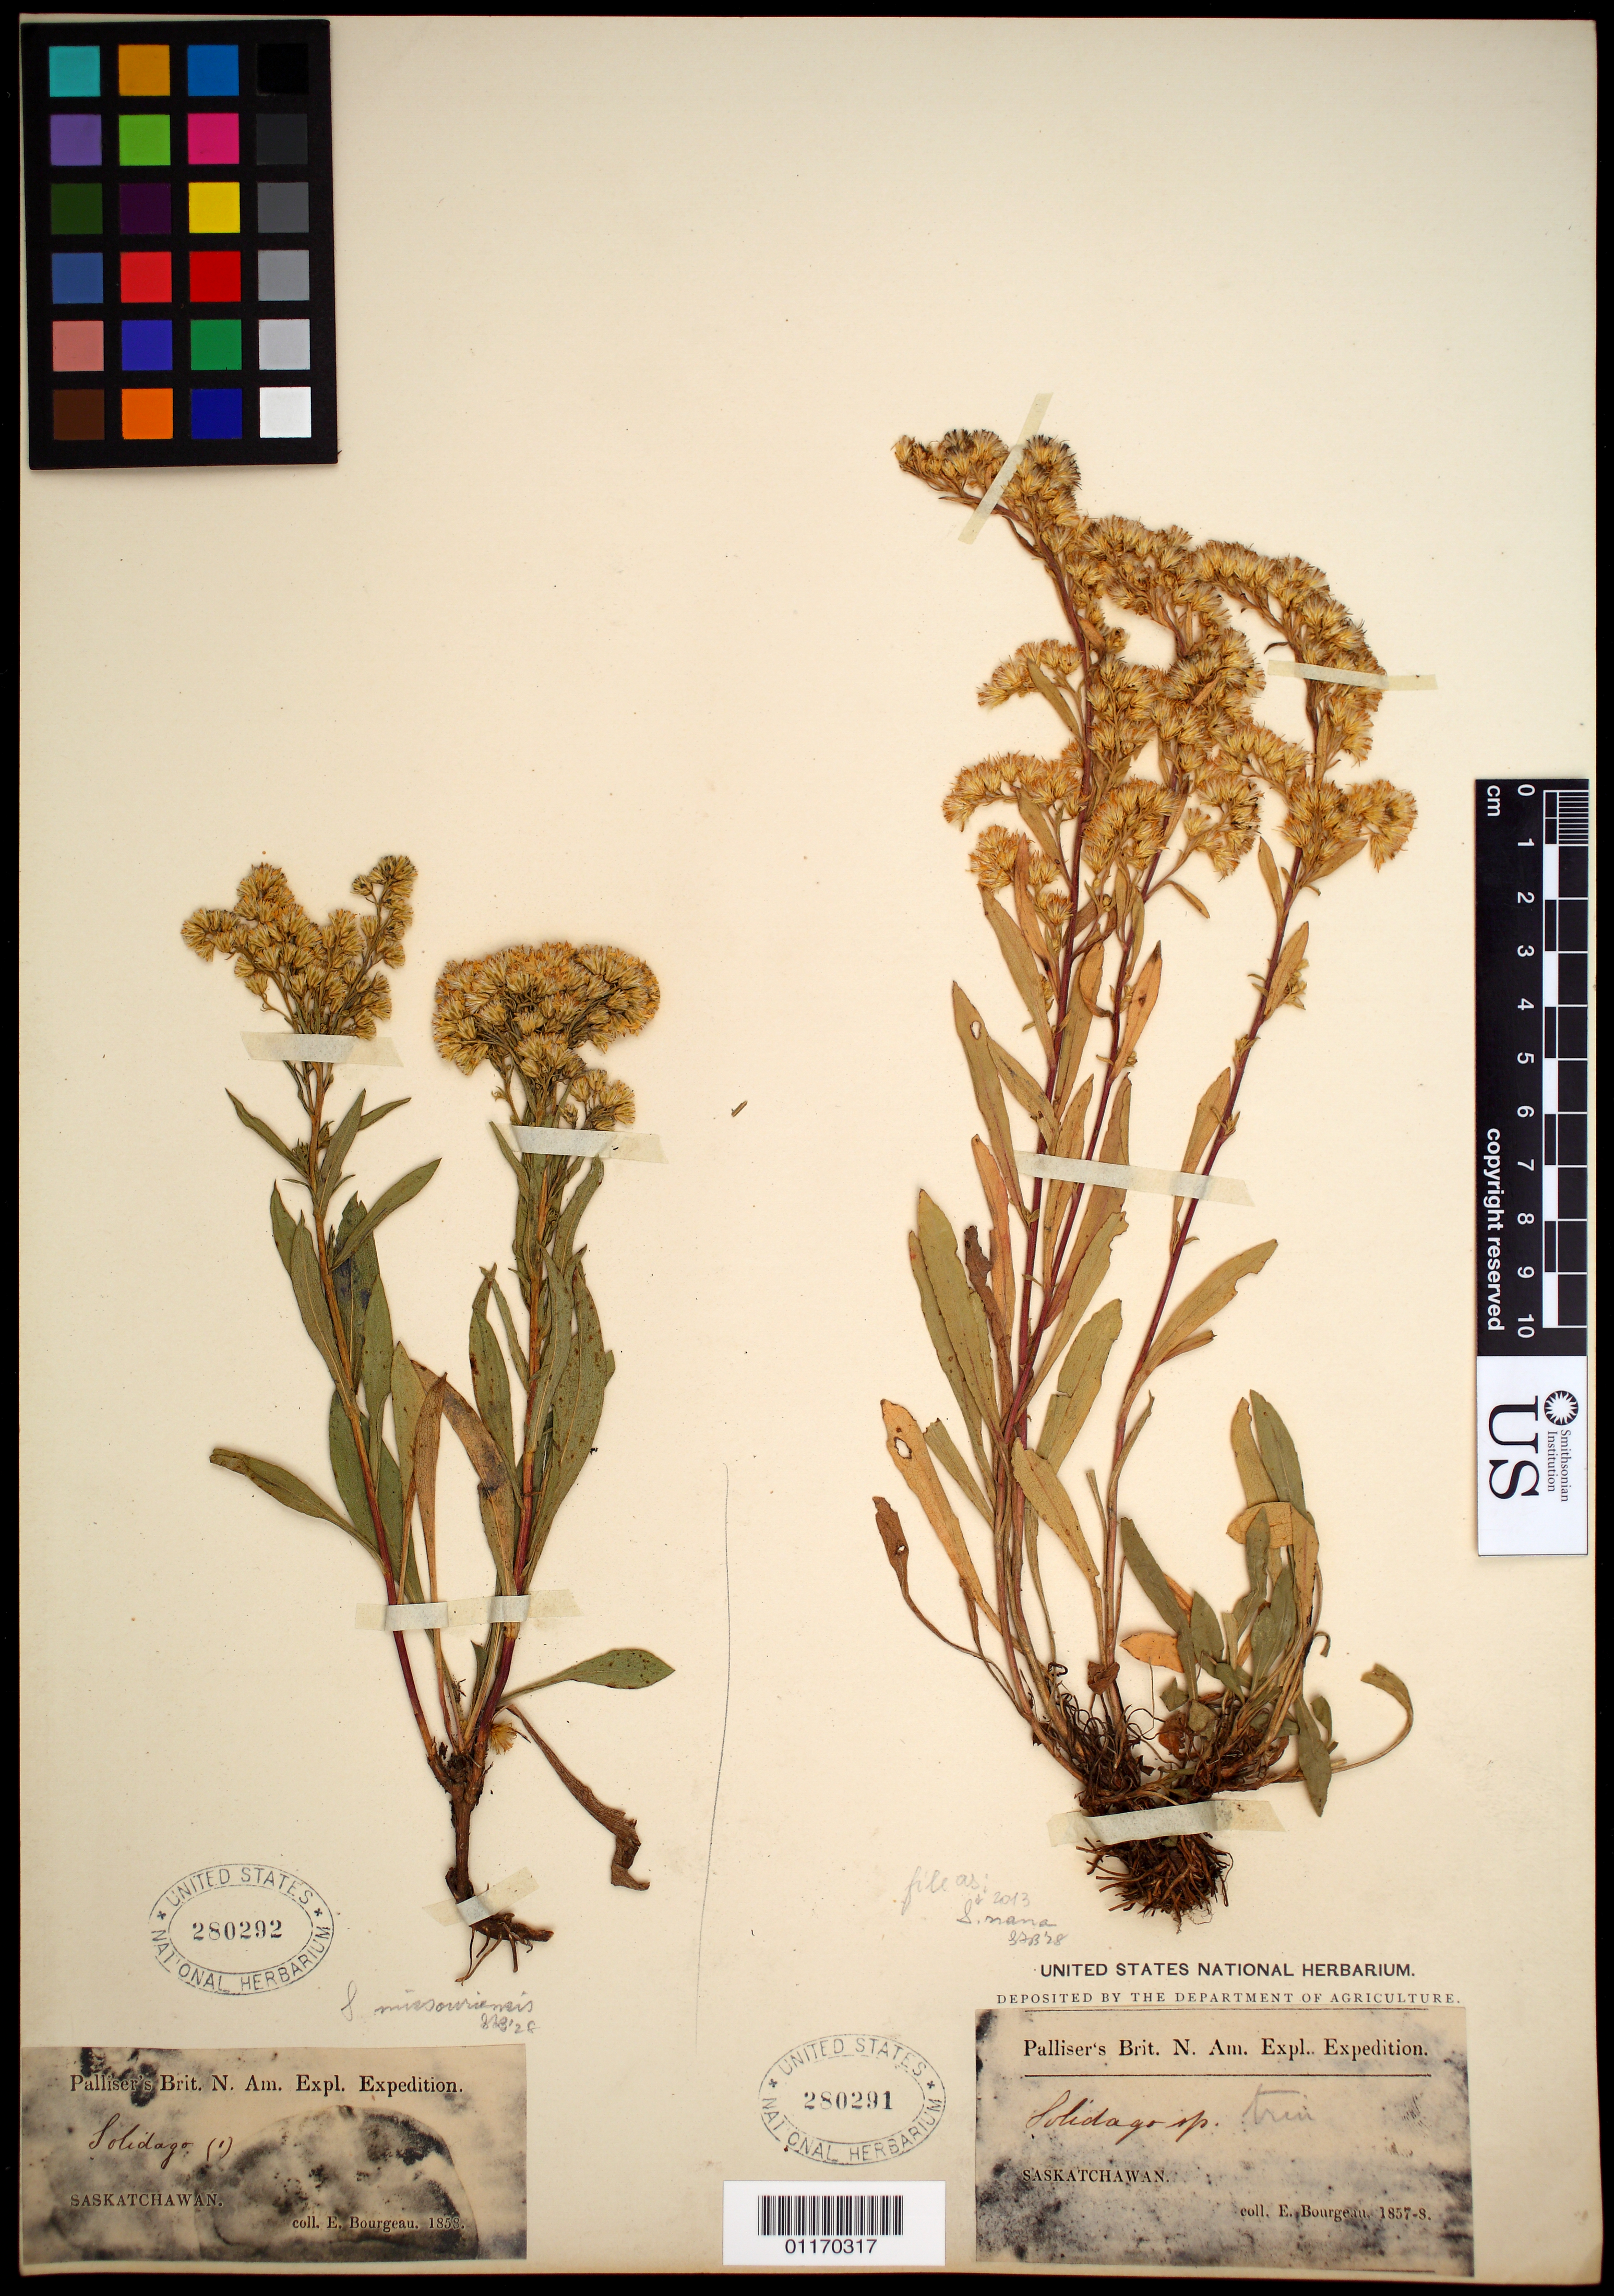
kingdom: Plantae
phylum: Tracheophyta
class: Magnoliopsida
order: Asterales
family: Asteraceae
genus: Solidago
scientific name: Solidago nana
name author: Nutt.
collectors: E. Bourgeau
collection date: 1858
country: Canada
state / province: Saskatchewan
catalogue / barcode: US 280291-2